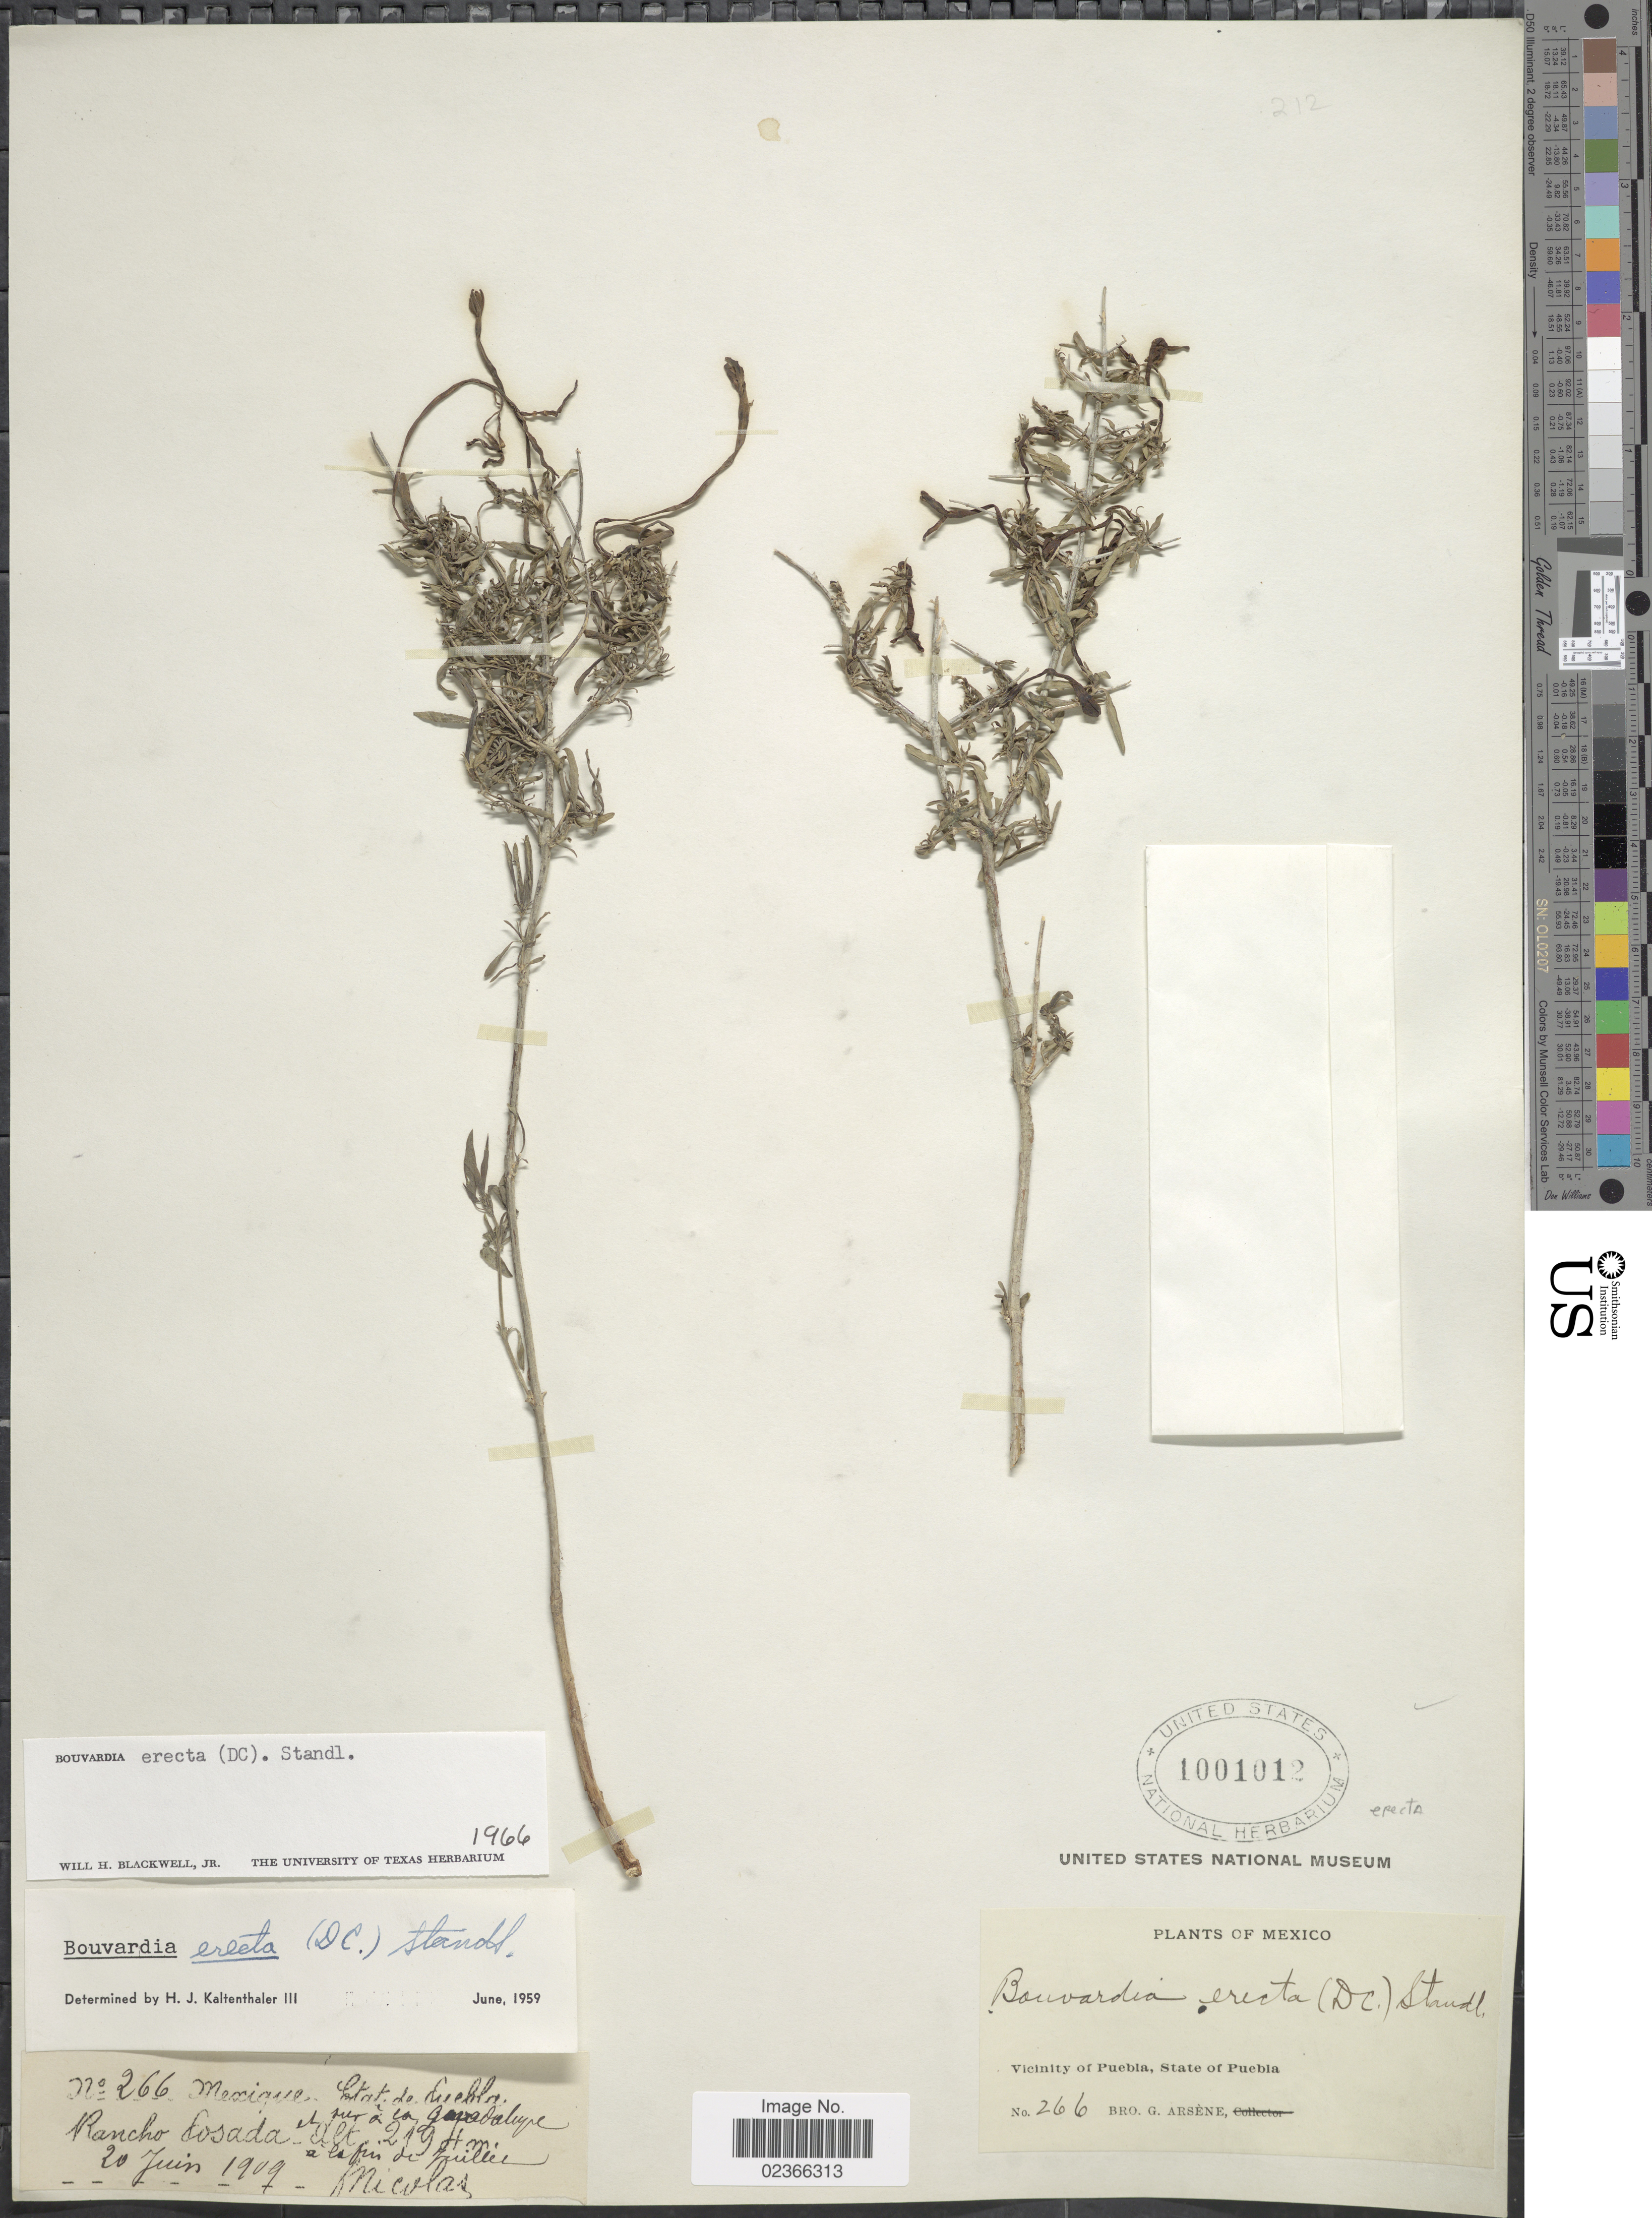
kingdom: Plantae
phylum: Tracheophyta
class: Magnoliopsida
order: Gentianales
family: Rubiaceae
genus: Bouvardia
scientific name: Bouvardia erecta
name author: (DC.) Standl.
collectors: Bro. G. Arsène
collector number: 226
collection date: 1909-06-20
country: Mexico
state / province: Puebla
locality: Rancho Posada, et sur á la Guadalupe [and on Guadalupe] - Vicinity of Puebla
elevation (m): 219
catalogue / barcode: US 1001012